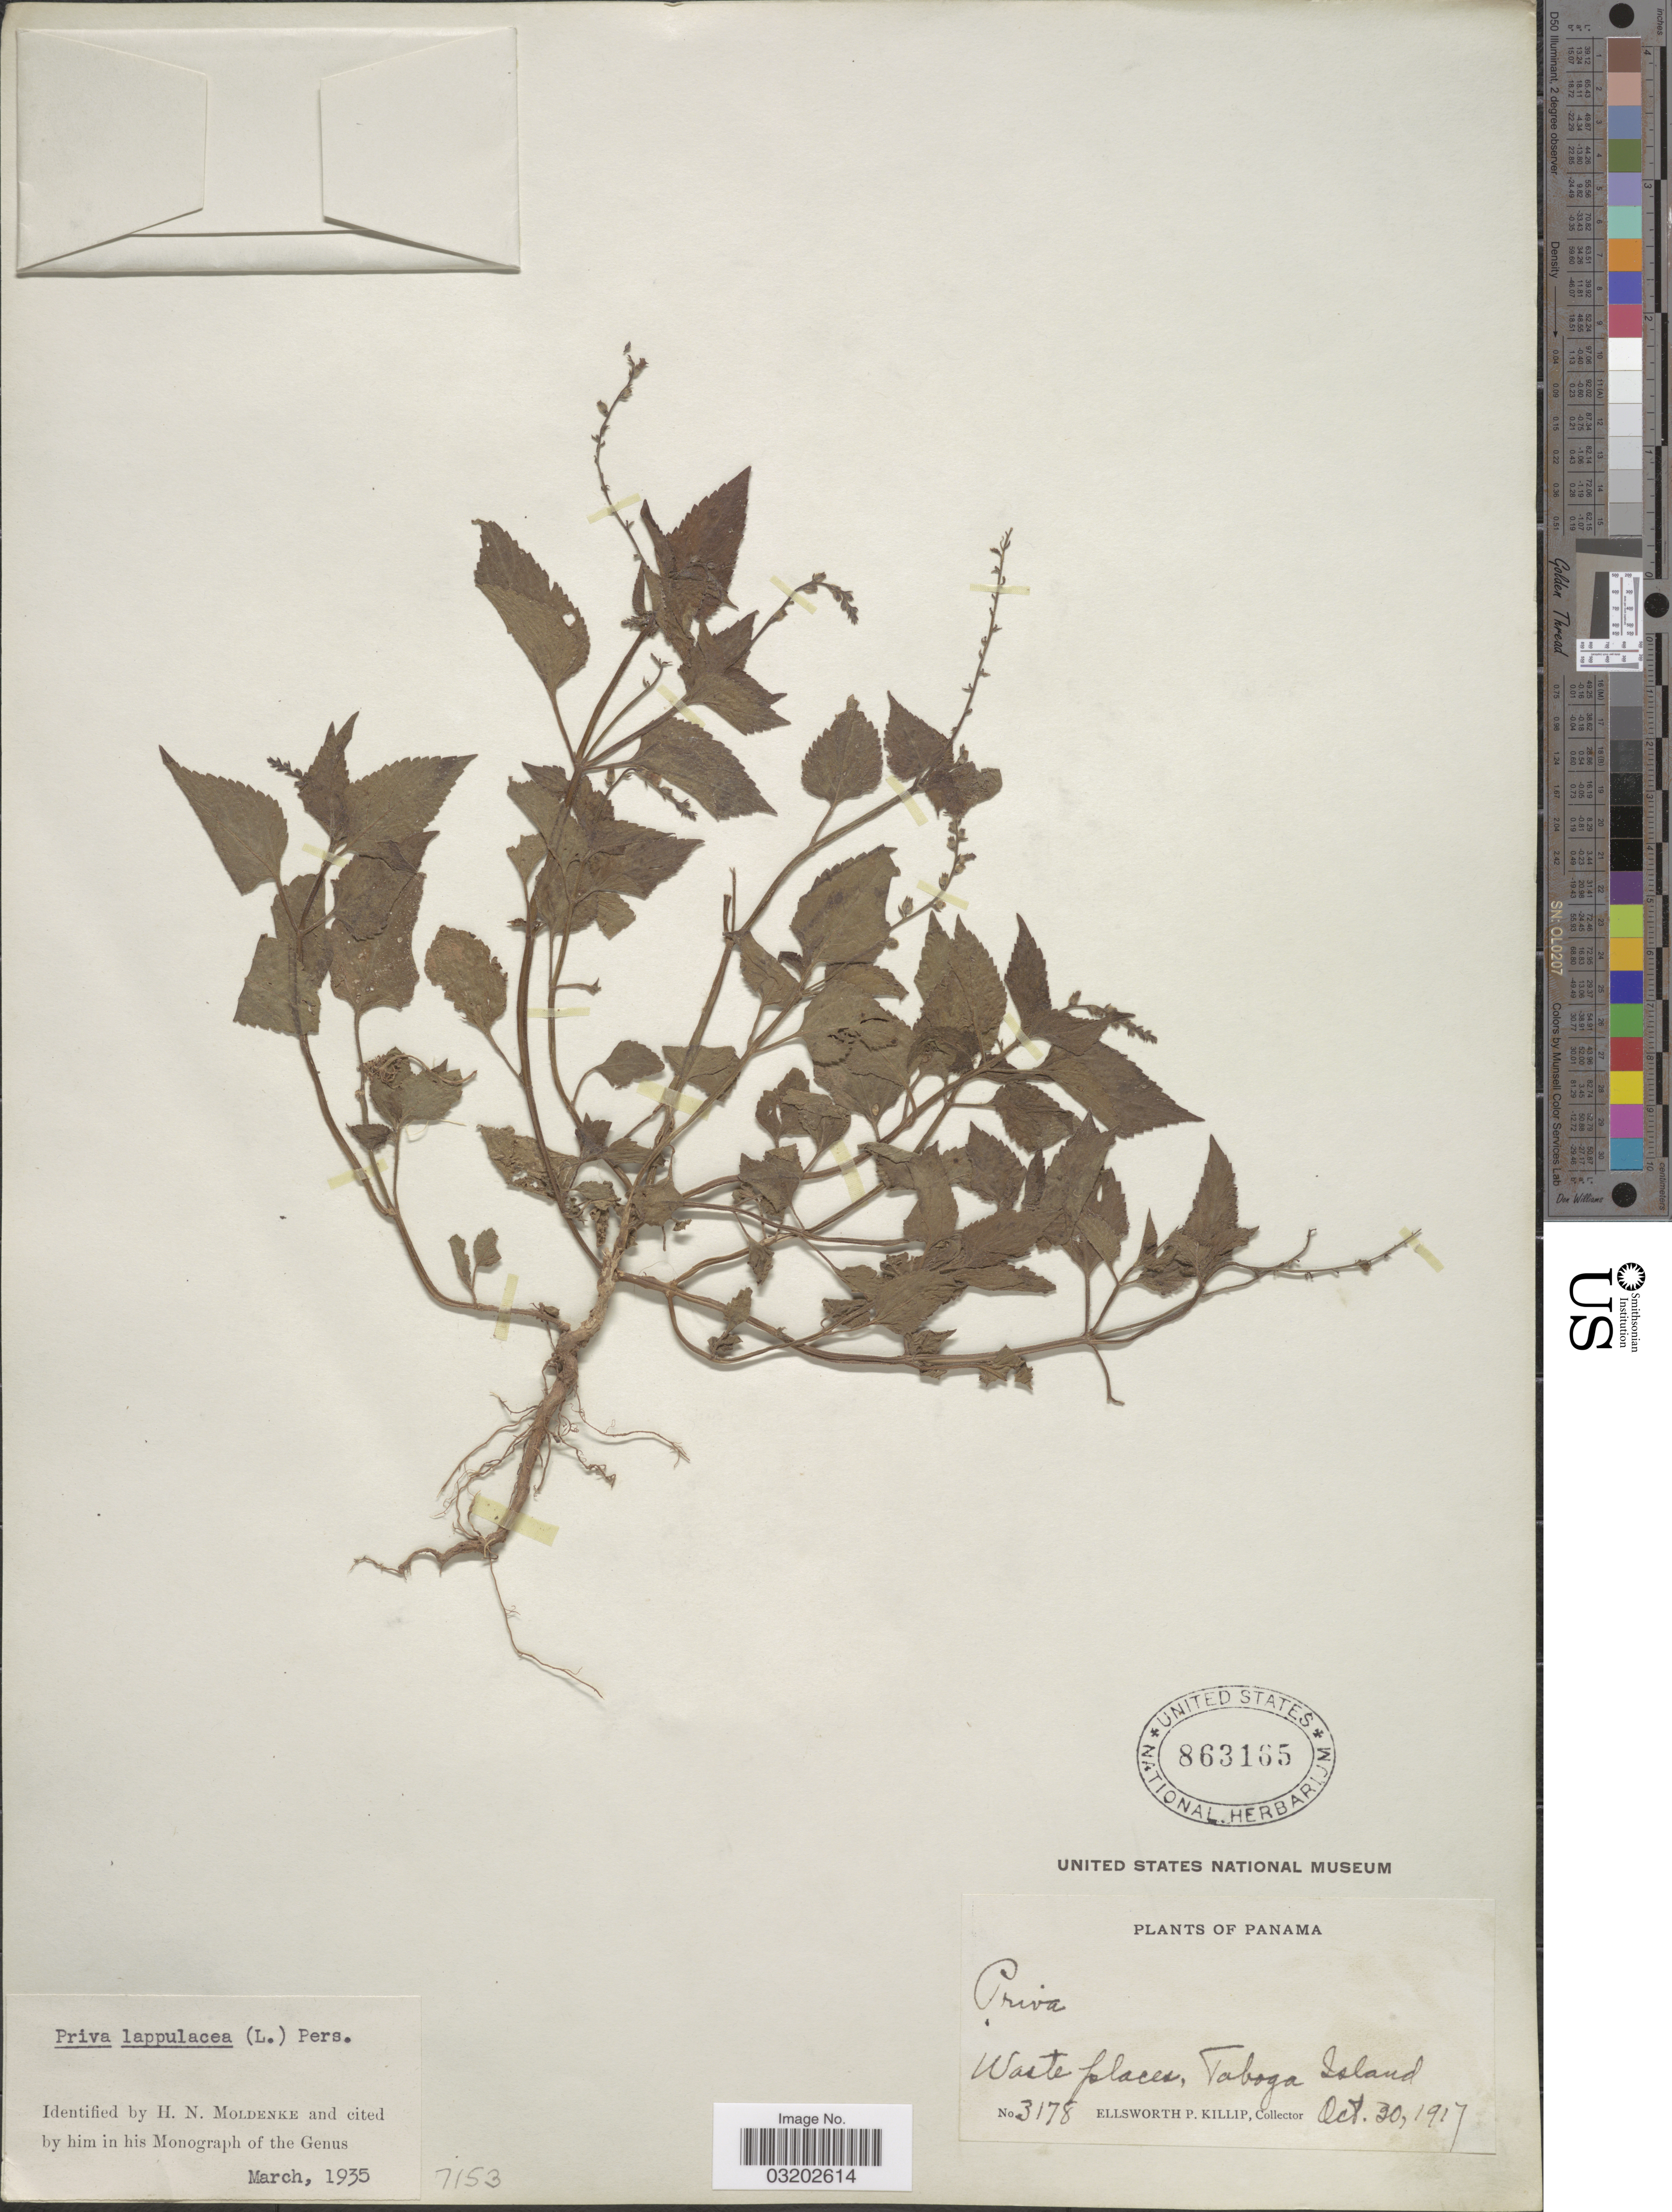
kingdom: Plantae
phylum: Tracheophyta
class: Magnoliopsida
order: Lamiales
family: Verbenaceae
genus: Priva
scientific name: Priva lappulacea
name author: (L.) Pers.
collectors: E. P. Killip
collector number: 3178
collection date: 1917-10-30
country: Panama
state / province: Panamá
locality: Taboga Island.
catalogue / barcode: US 863165